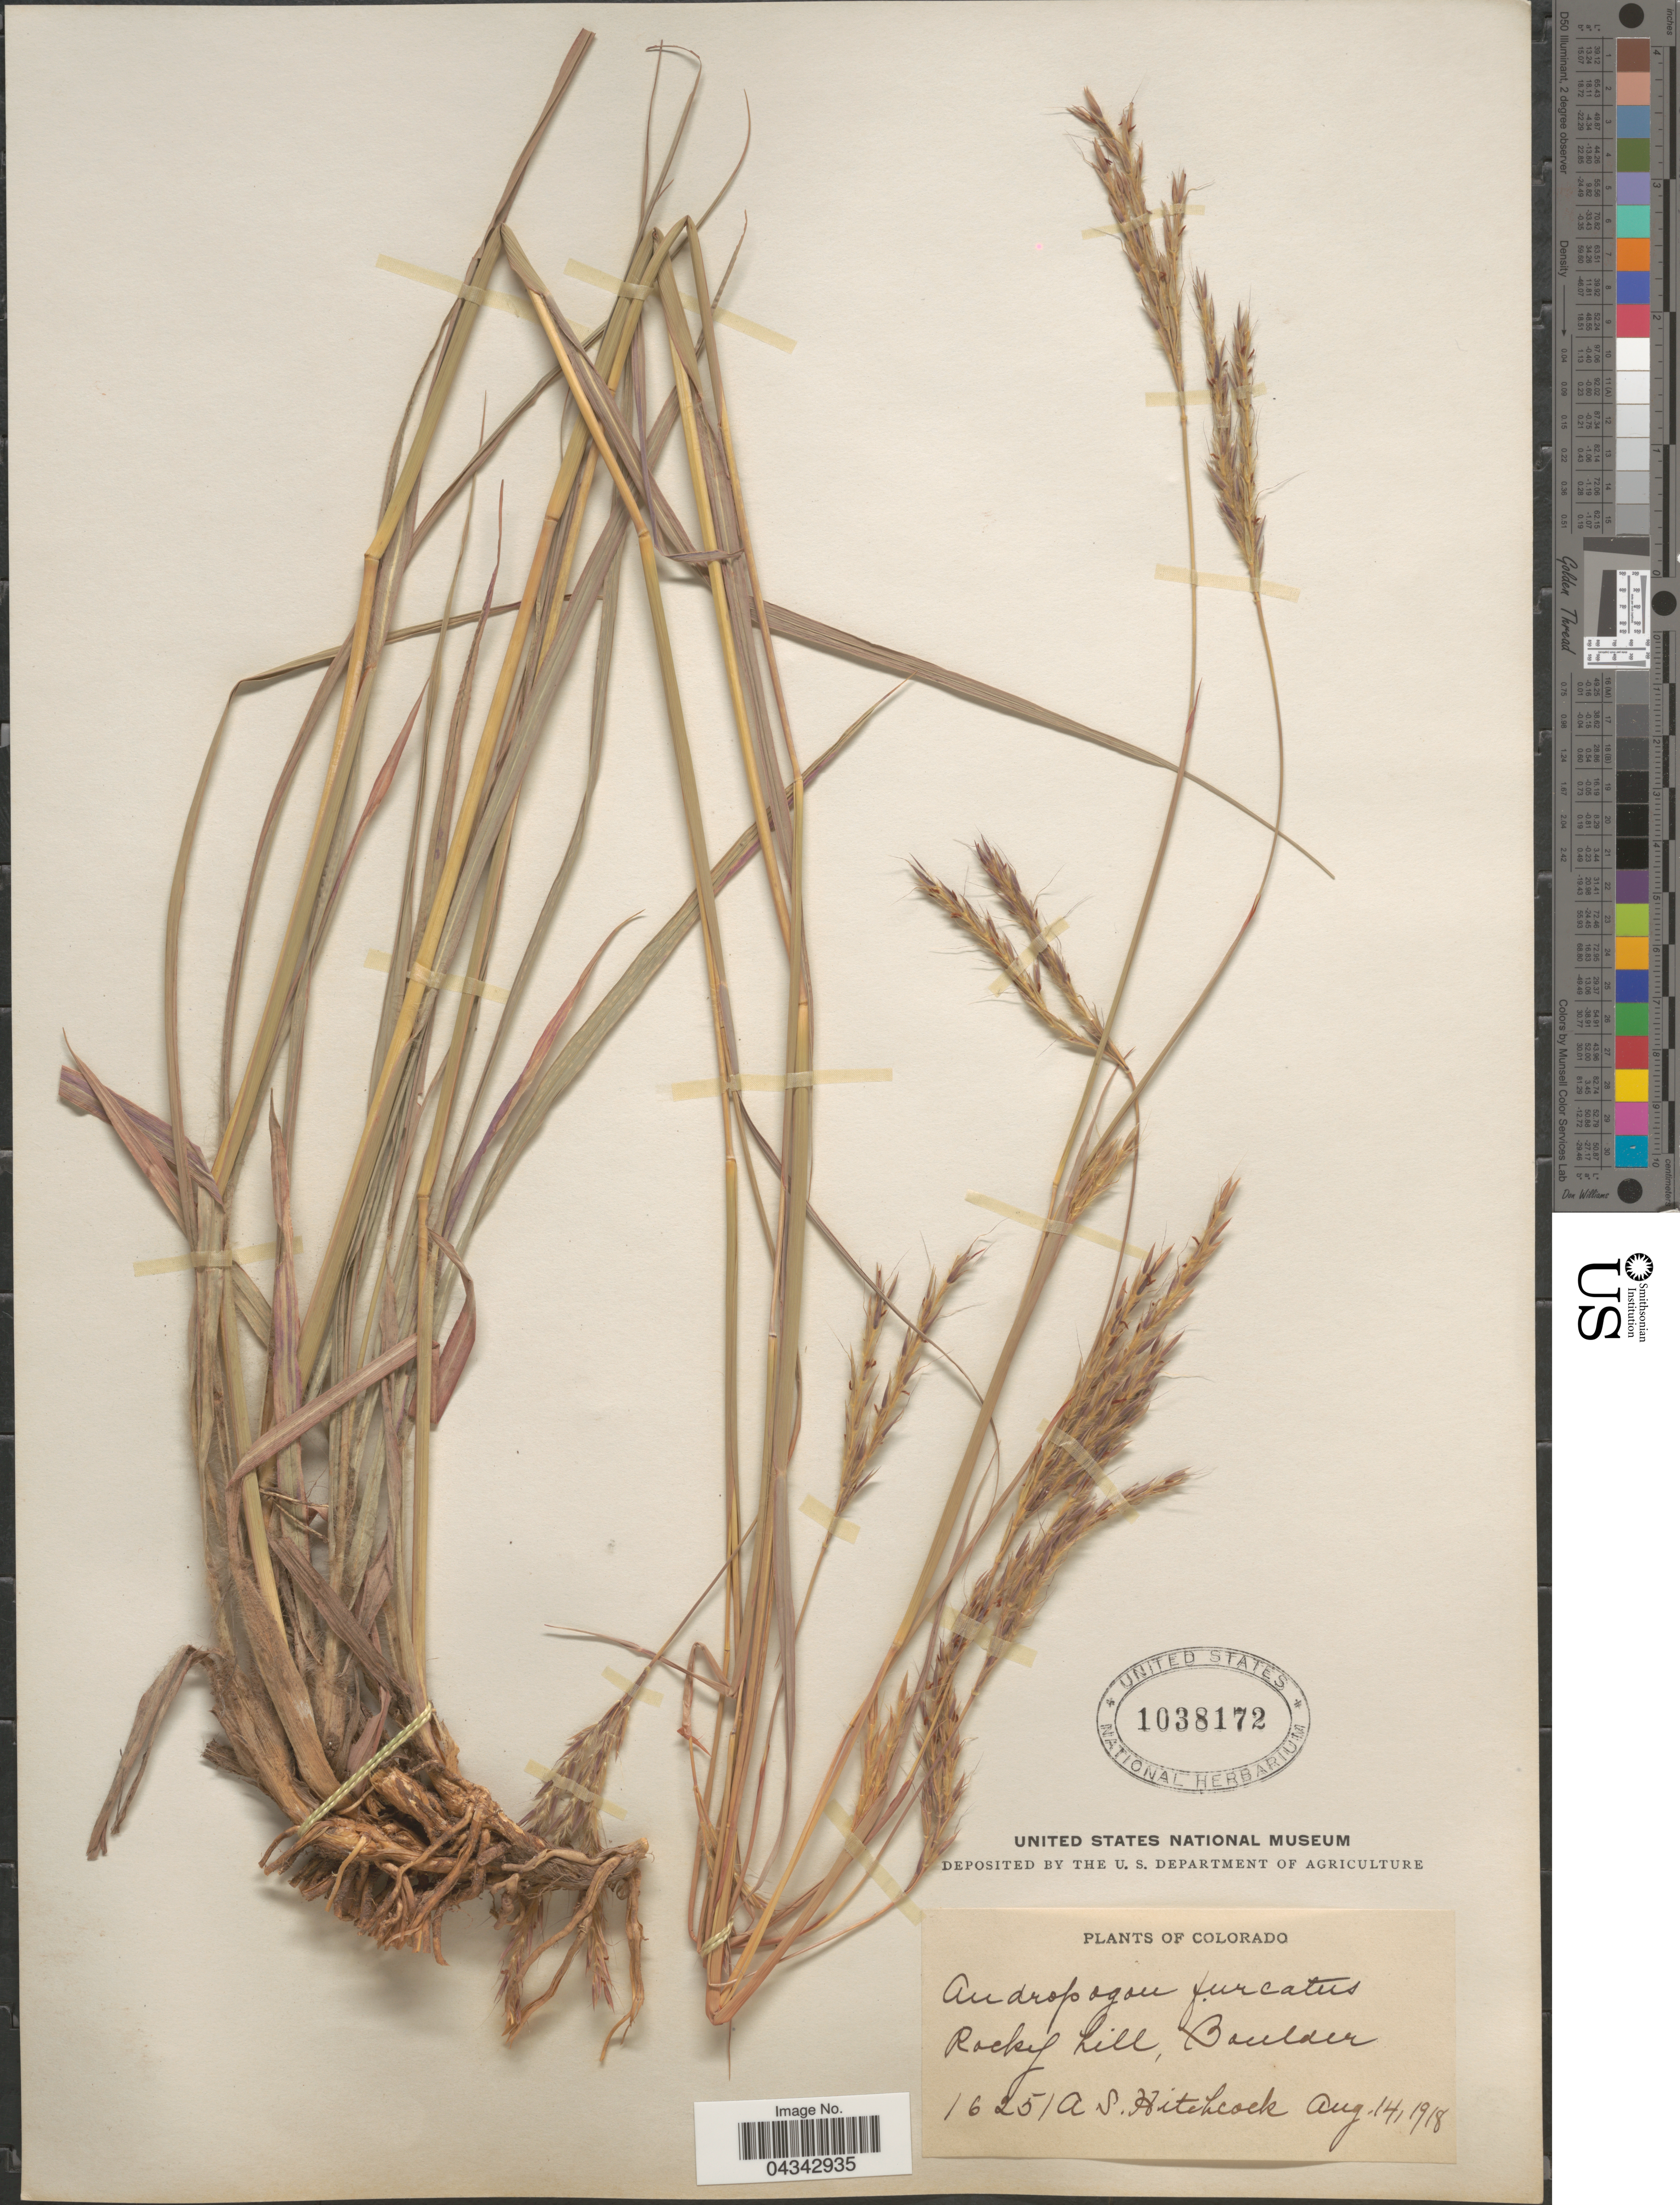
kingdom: Plantae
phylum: Tracheophyta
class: Liliopsida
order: Poales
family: Poaceae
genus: Andropogon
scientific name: Andropogon gerardii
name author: Vitman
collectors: A. S. Hitchcock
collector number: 16251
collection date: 1918-08-14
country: United States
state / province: Colorado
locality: Rocky hill, Boulder.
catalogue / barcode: US 1038172